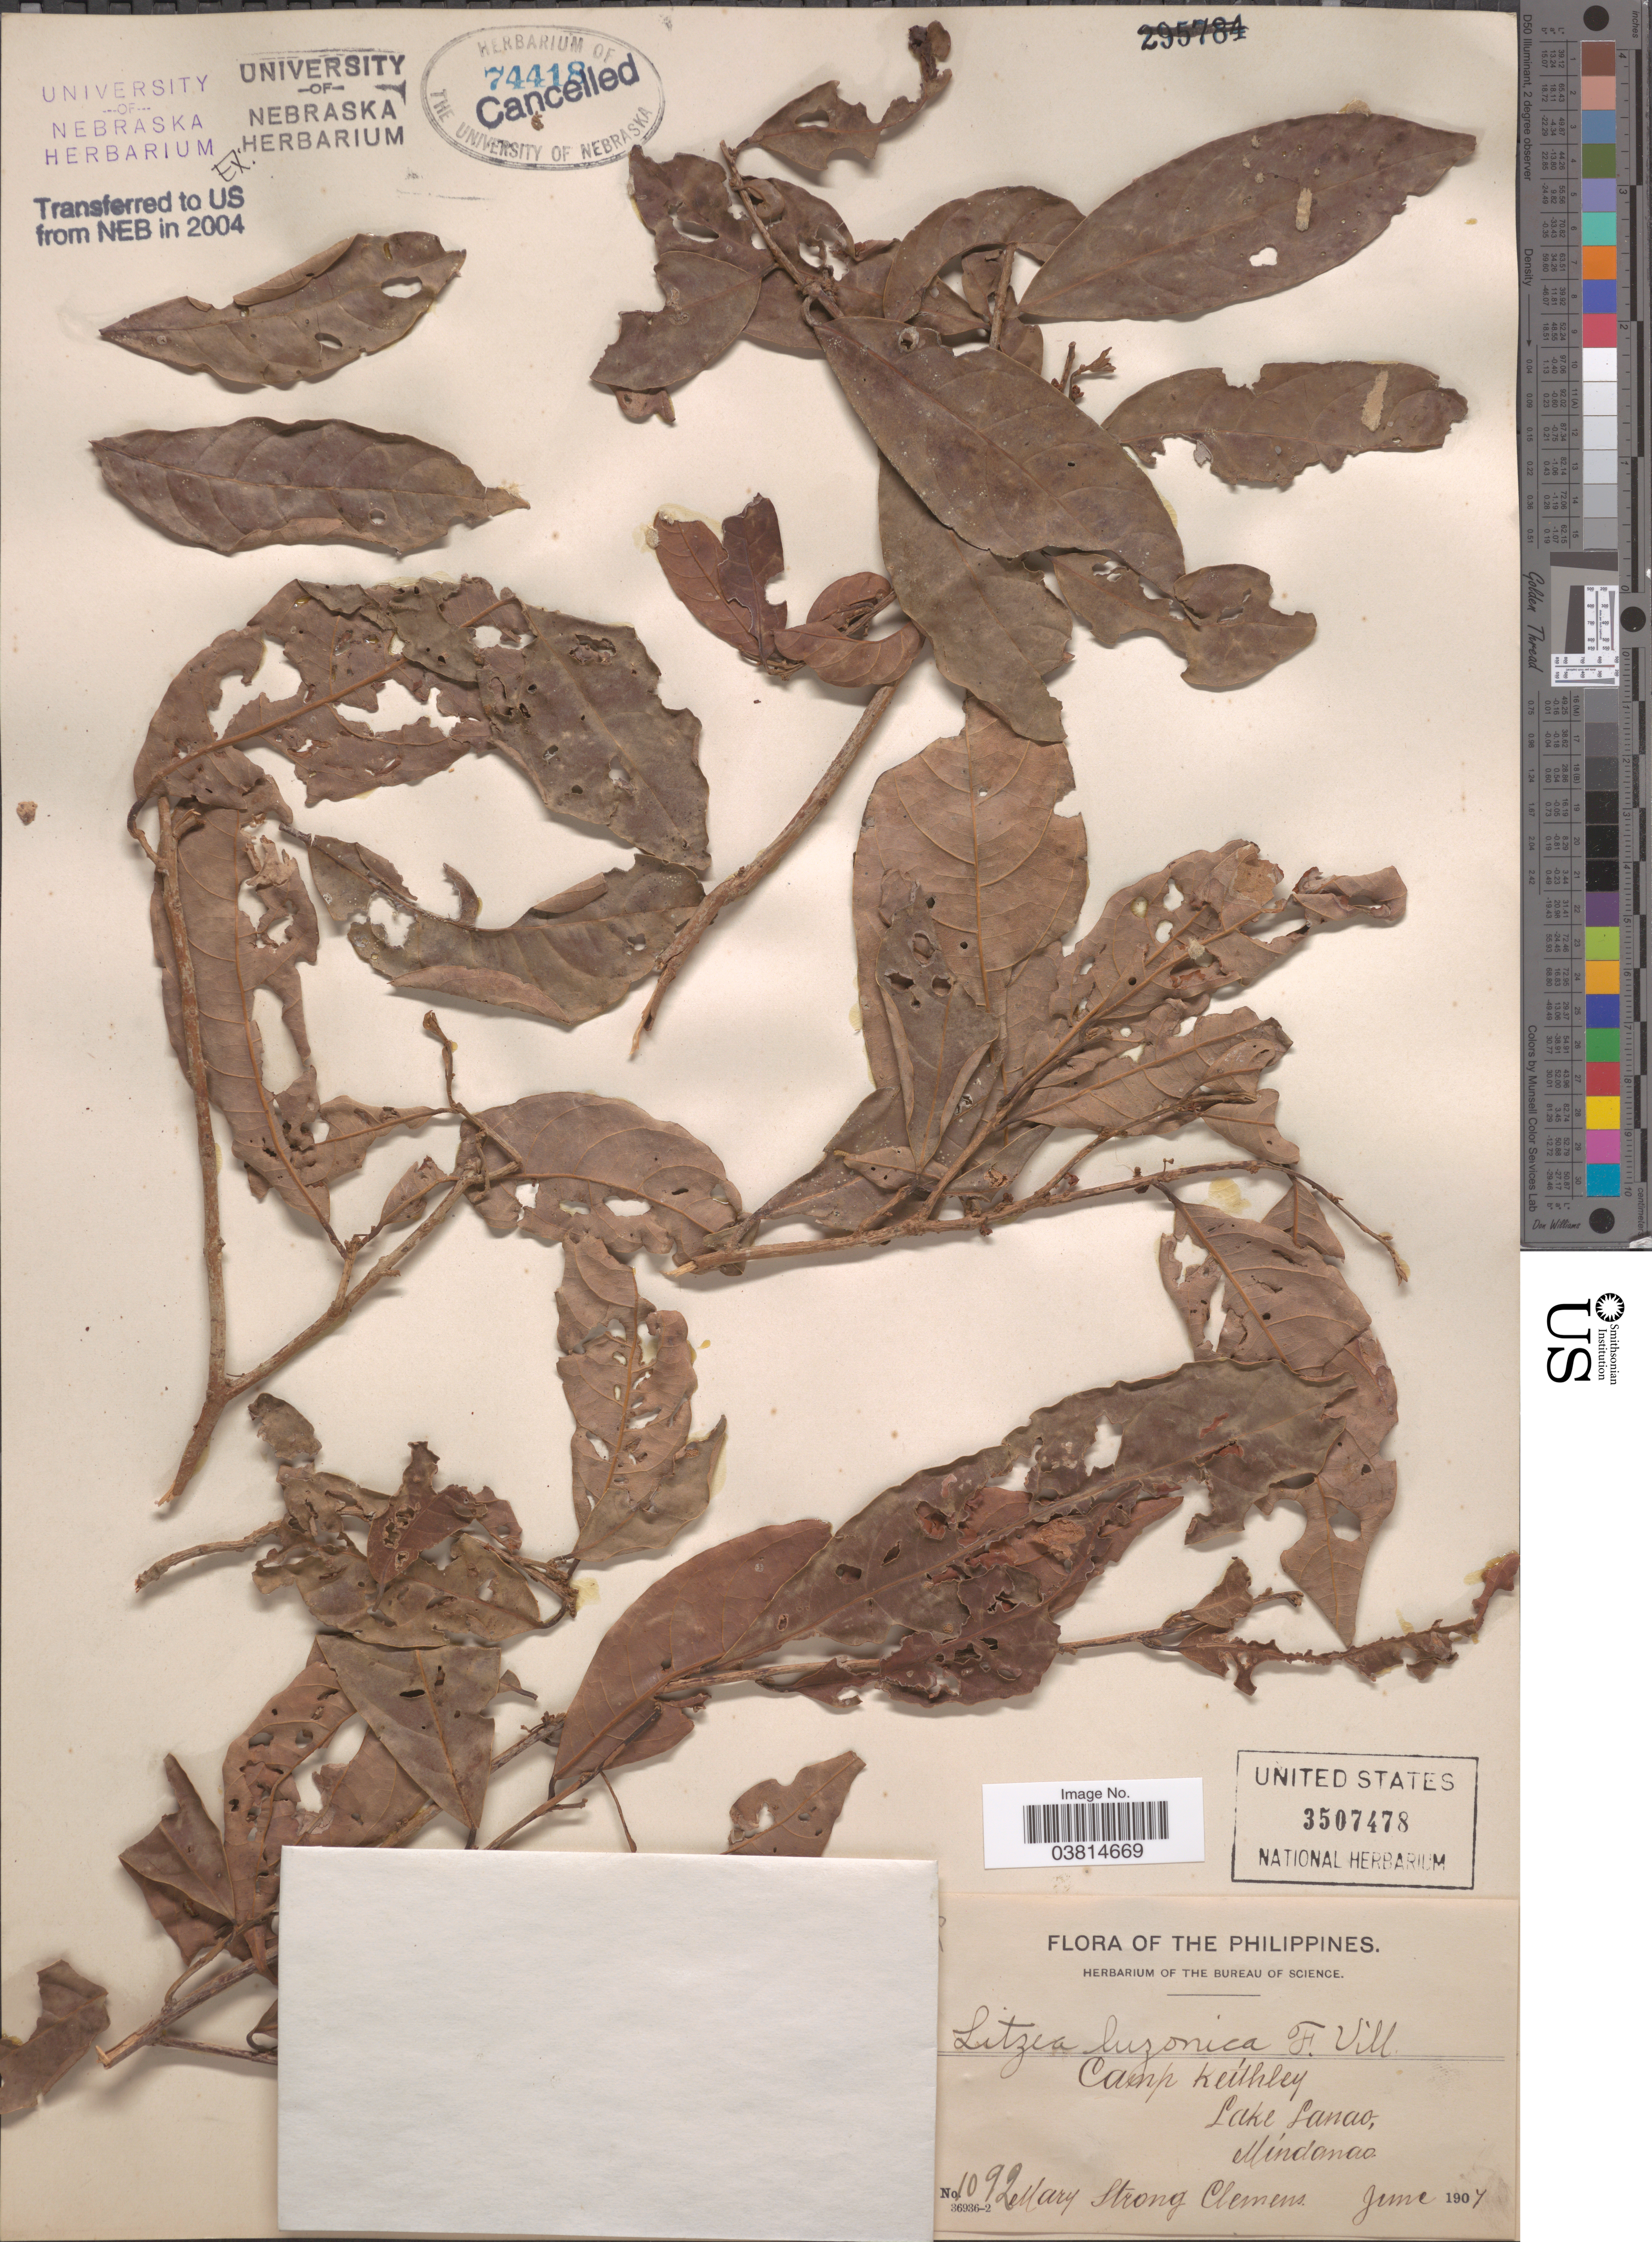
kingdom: Plantae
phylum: Tracheophyta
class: Magnoliopsida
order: Laurales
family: Lauraceae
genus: Litsea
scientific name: Litsea micrantha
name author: Merr.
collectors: M. S. Clemens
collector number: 1092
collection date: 1907-06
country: Philippines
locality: Camp Keithey. Lake Lanao, Mindanao.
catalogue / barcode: US 3507478